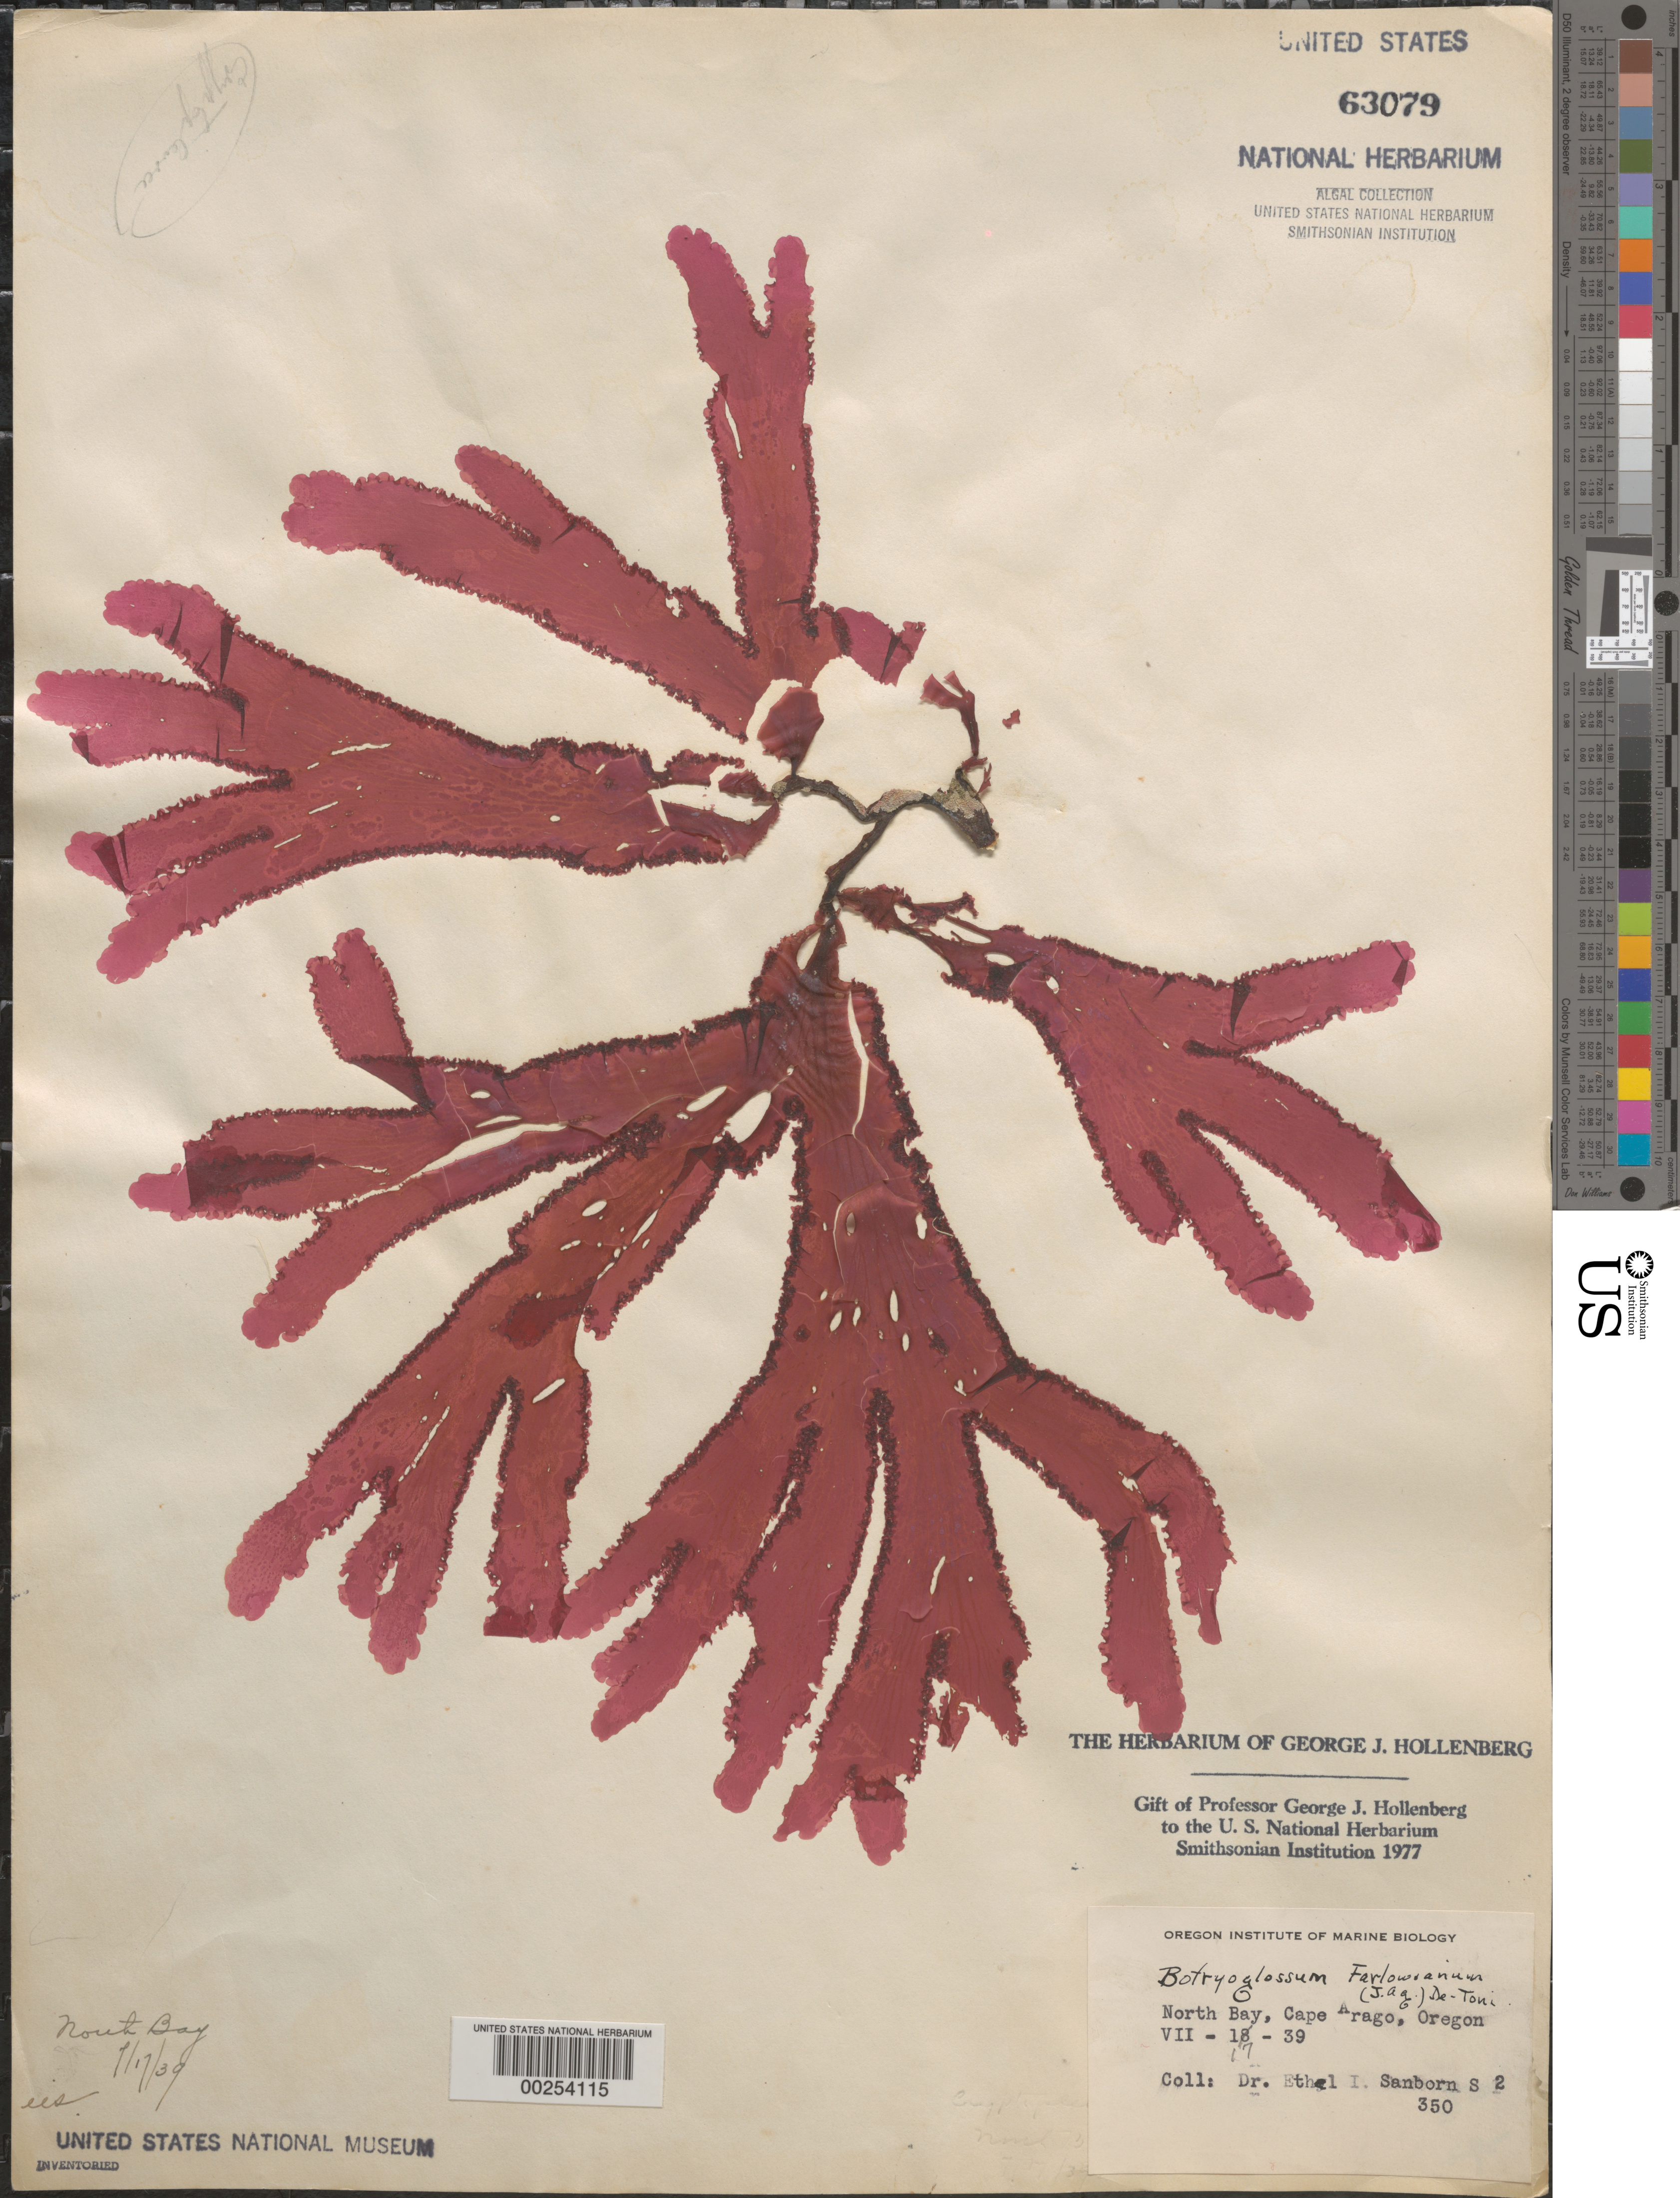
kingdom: Plantae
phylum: Rhodophyta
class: Florideophyceae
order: Ceramiales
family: Delesseriaceae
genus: Botryoglossum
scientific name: Botryoglossum farlowianum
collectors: E. Sanborn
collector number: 350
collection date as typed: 17 Jul 1939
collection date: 1939-07-17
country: United States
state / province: Oregon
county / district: Coos County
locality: North Bay, Cape Arago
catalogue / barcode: US 63079